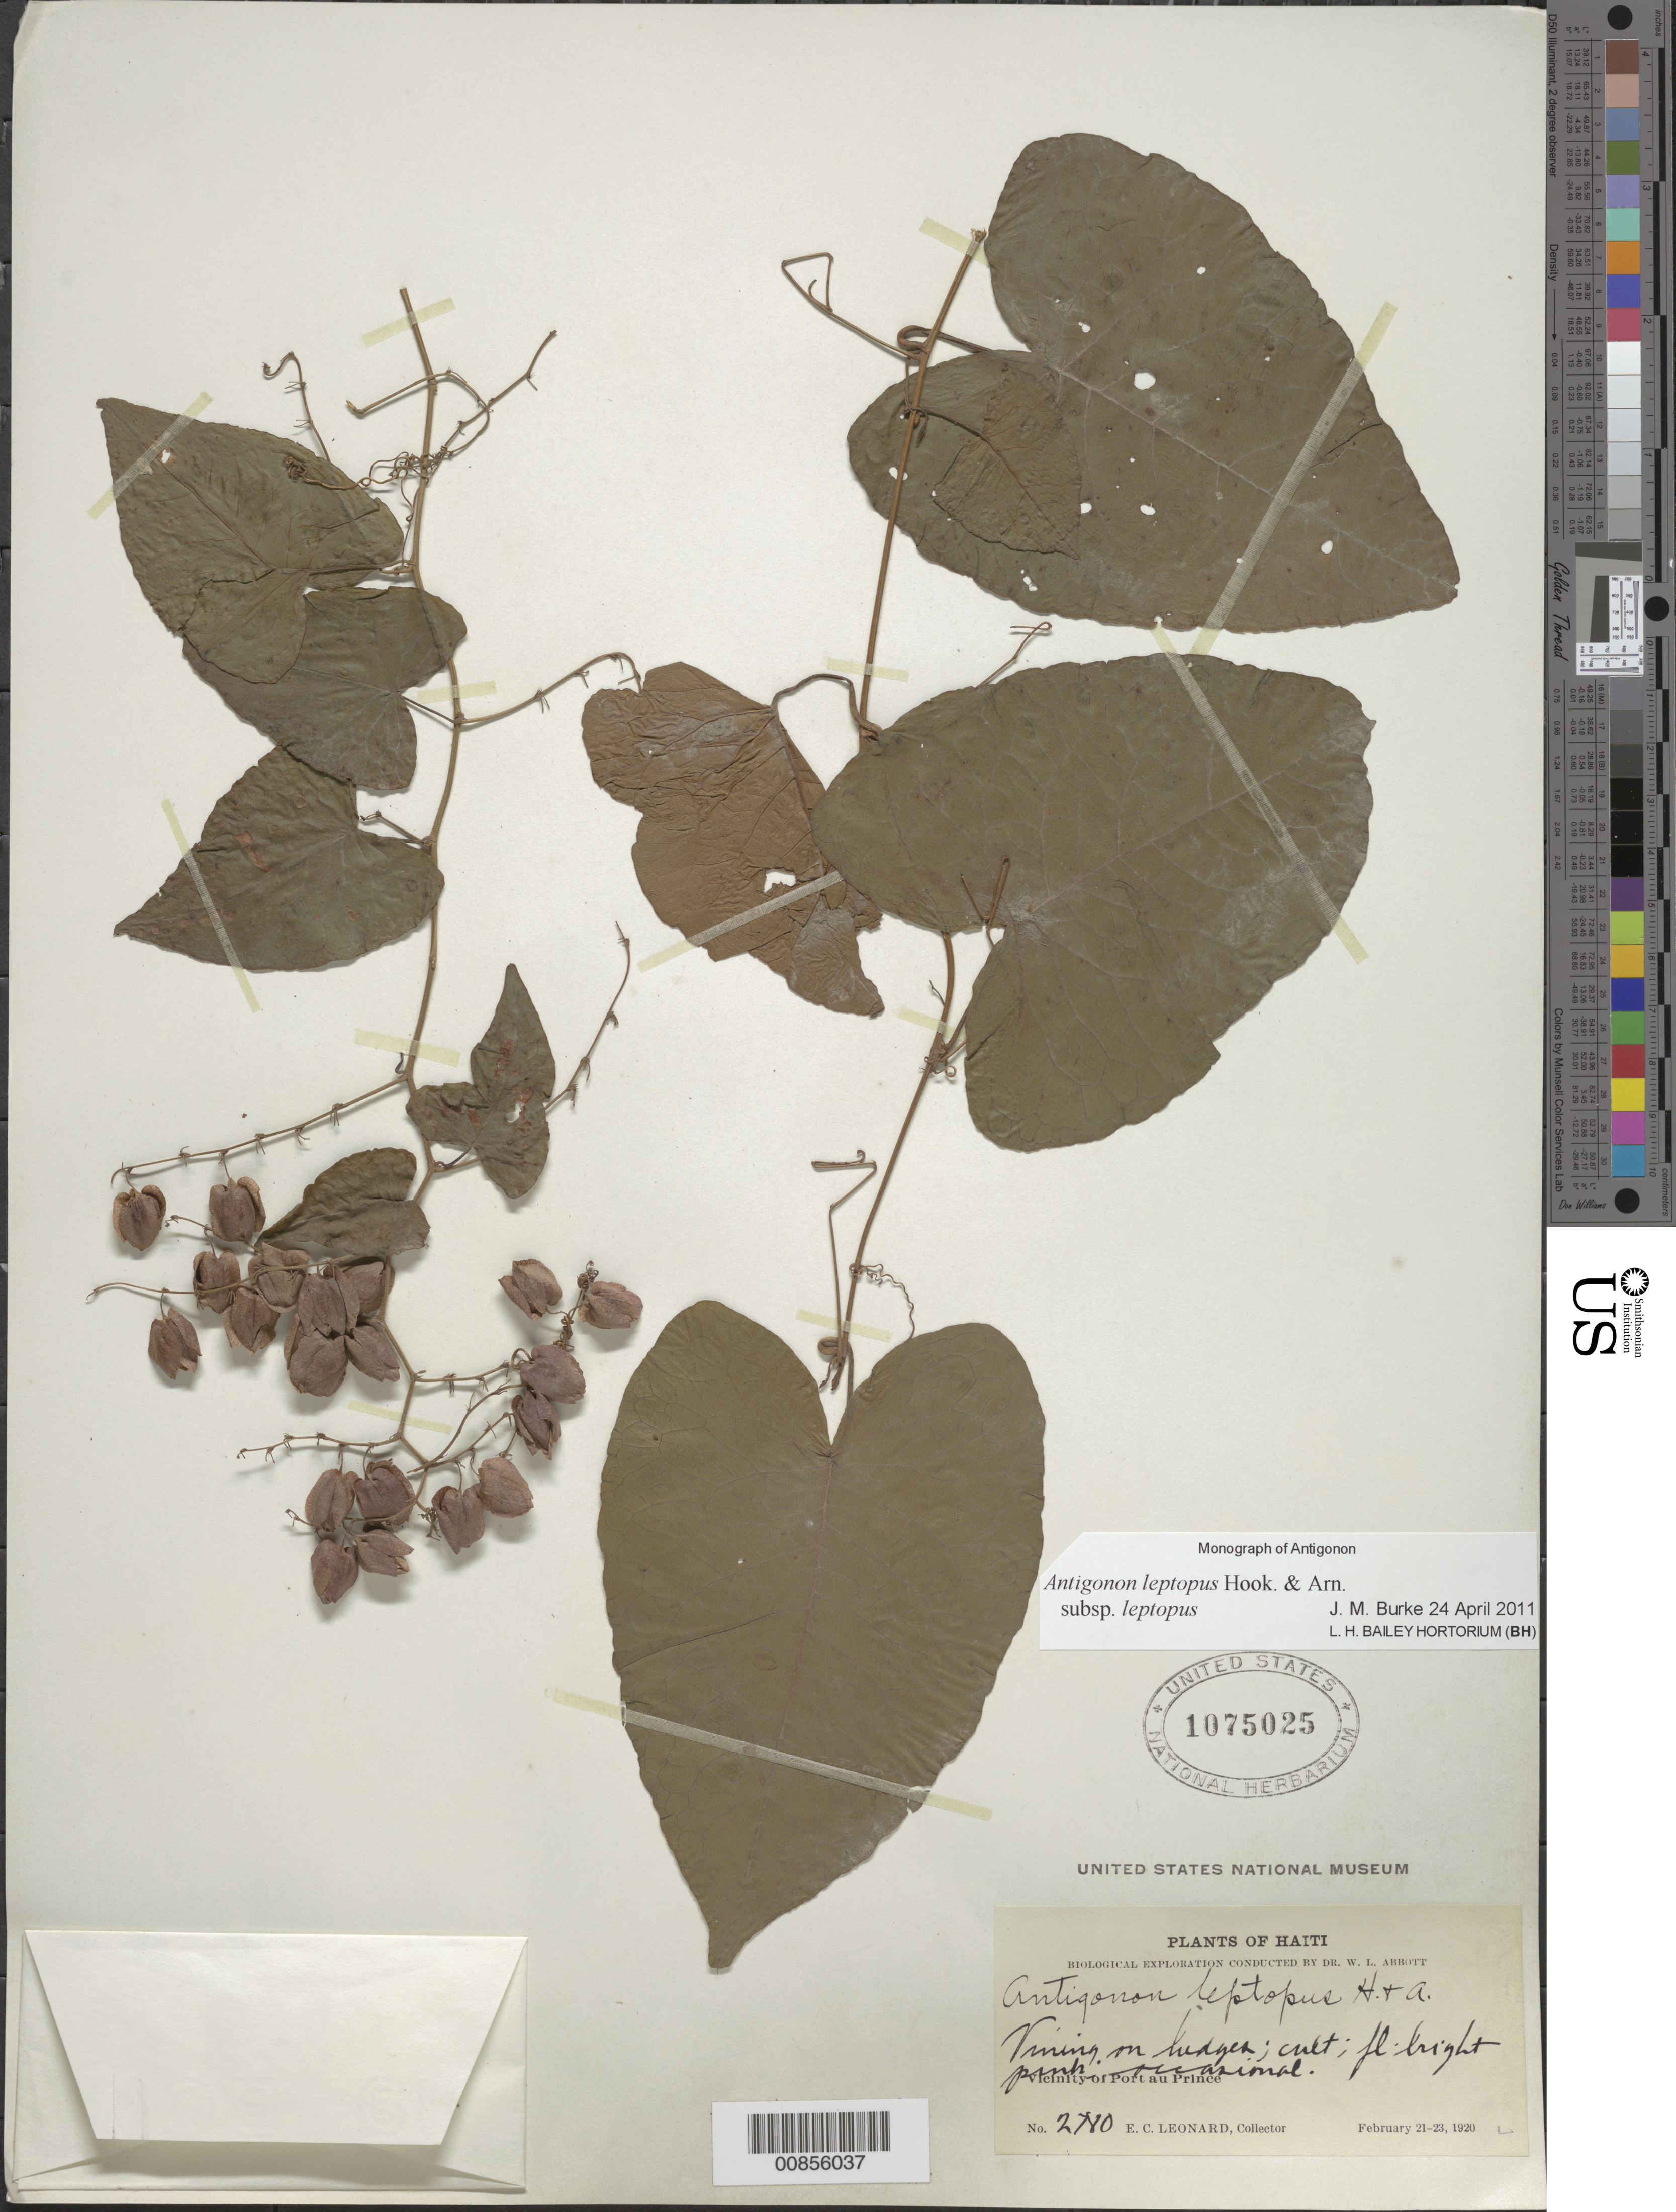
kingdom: Plantae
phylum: Tracheophyta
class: Magnoliopsida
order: Caryophyllales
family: Polygonaceae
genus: Antigonon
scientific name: Antigonon leptopus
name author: Hook. & Arn.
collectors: E. C. Leonard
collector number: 2780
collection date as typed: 21 Feb 1920 to 23 Feb 1920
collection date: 1920-02-21/1920-02-23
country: Haiti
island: Hispaniola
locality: Vicinity of Port au Prince.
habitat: Vining on hedges.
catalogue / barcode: US 1075025